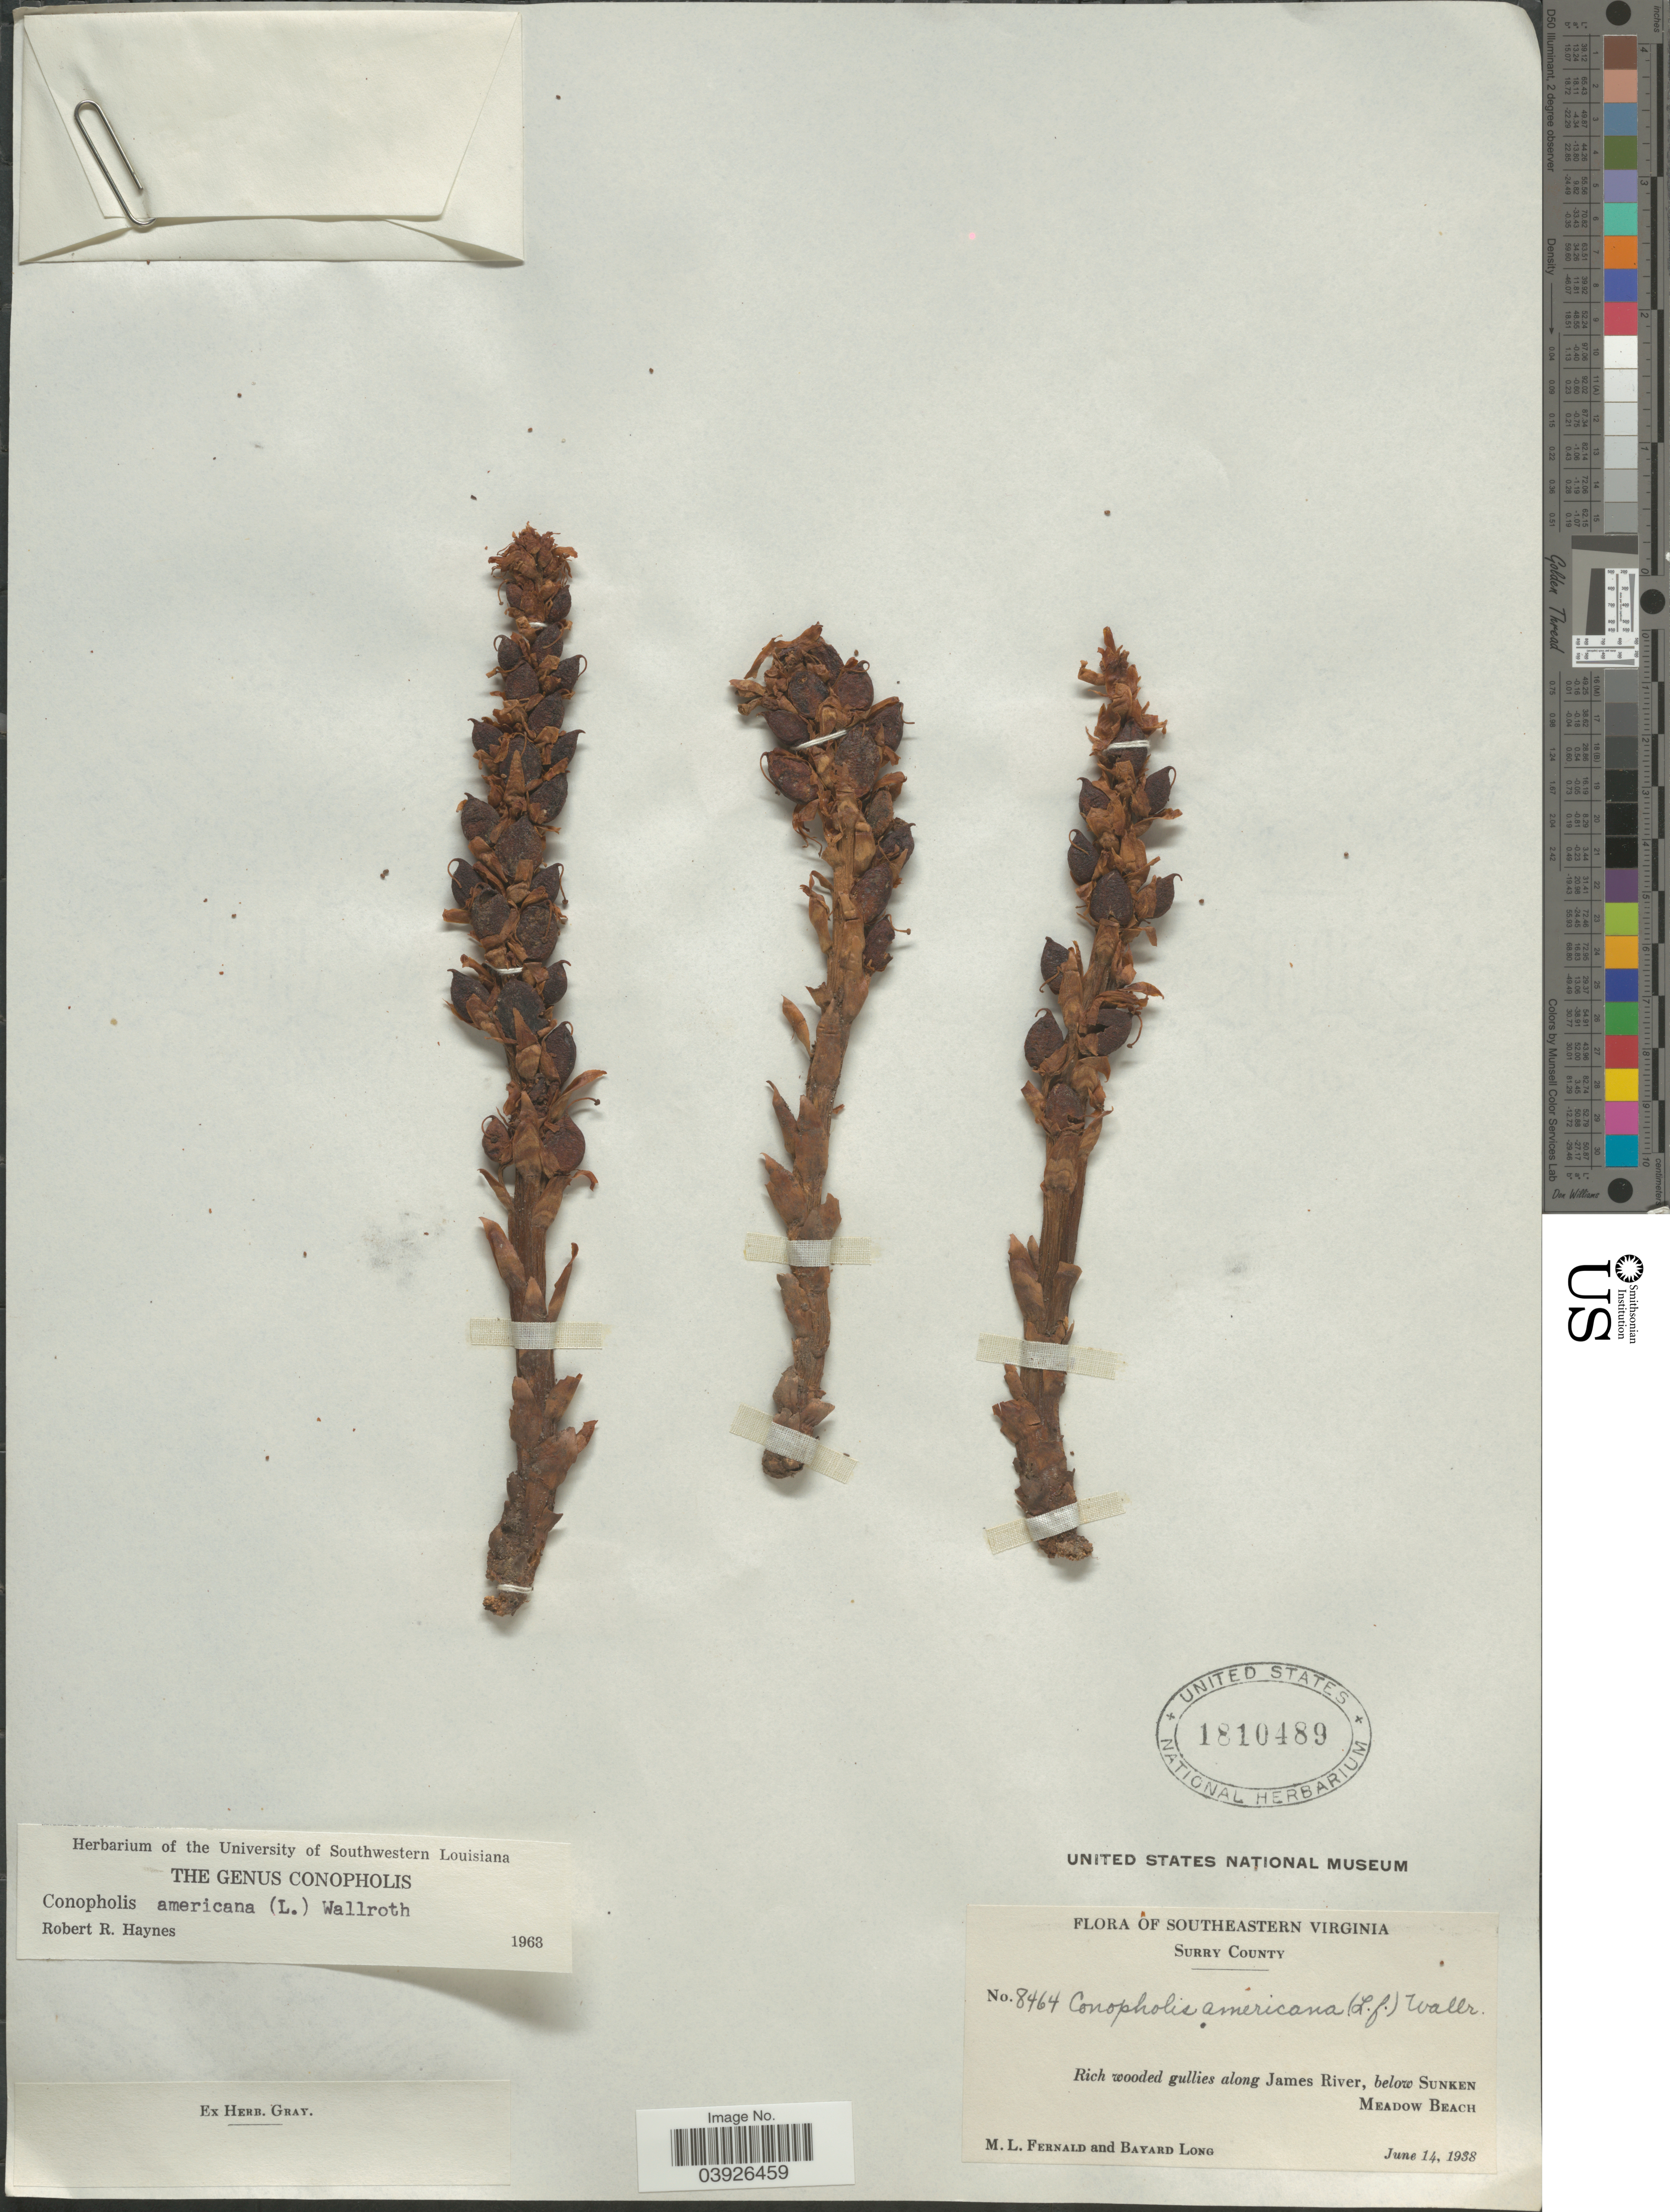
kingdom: Plantae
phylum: Tracheophyta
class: Magnoliopsida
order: Lamiales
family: Orobanchaceae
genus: Conopholis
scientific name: Conopholis americana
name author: (L. f.) Wallr.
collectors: M. L. Fernald & B. Long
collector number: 8464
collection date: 1938-06-14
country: United States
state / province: Virginia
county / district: Surry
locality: Southeastern Virginia. Surry County. Along James River, below Sunken Meadow Beach.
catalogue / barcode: US 1810489